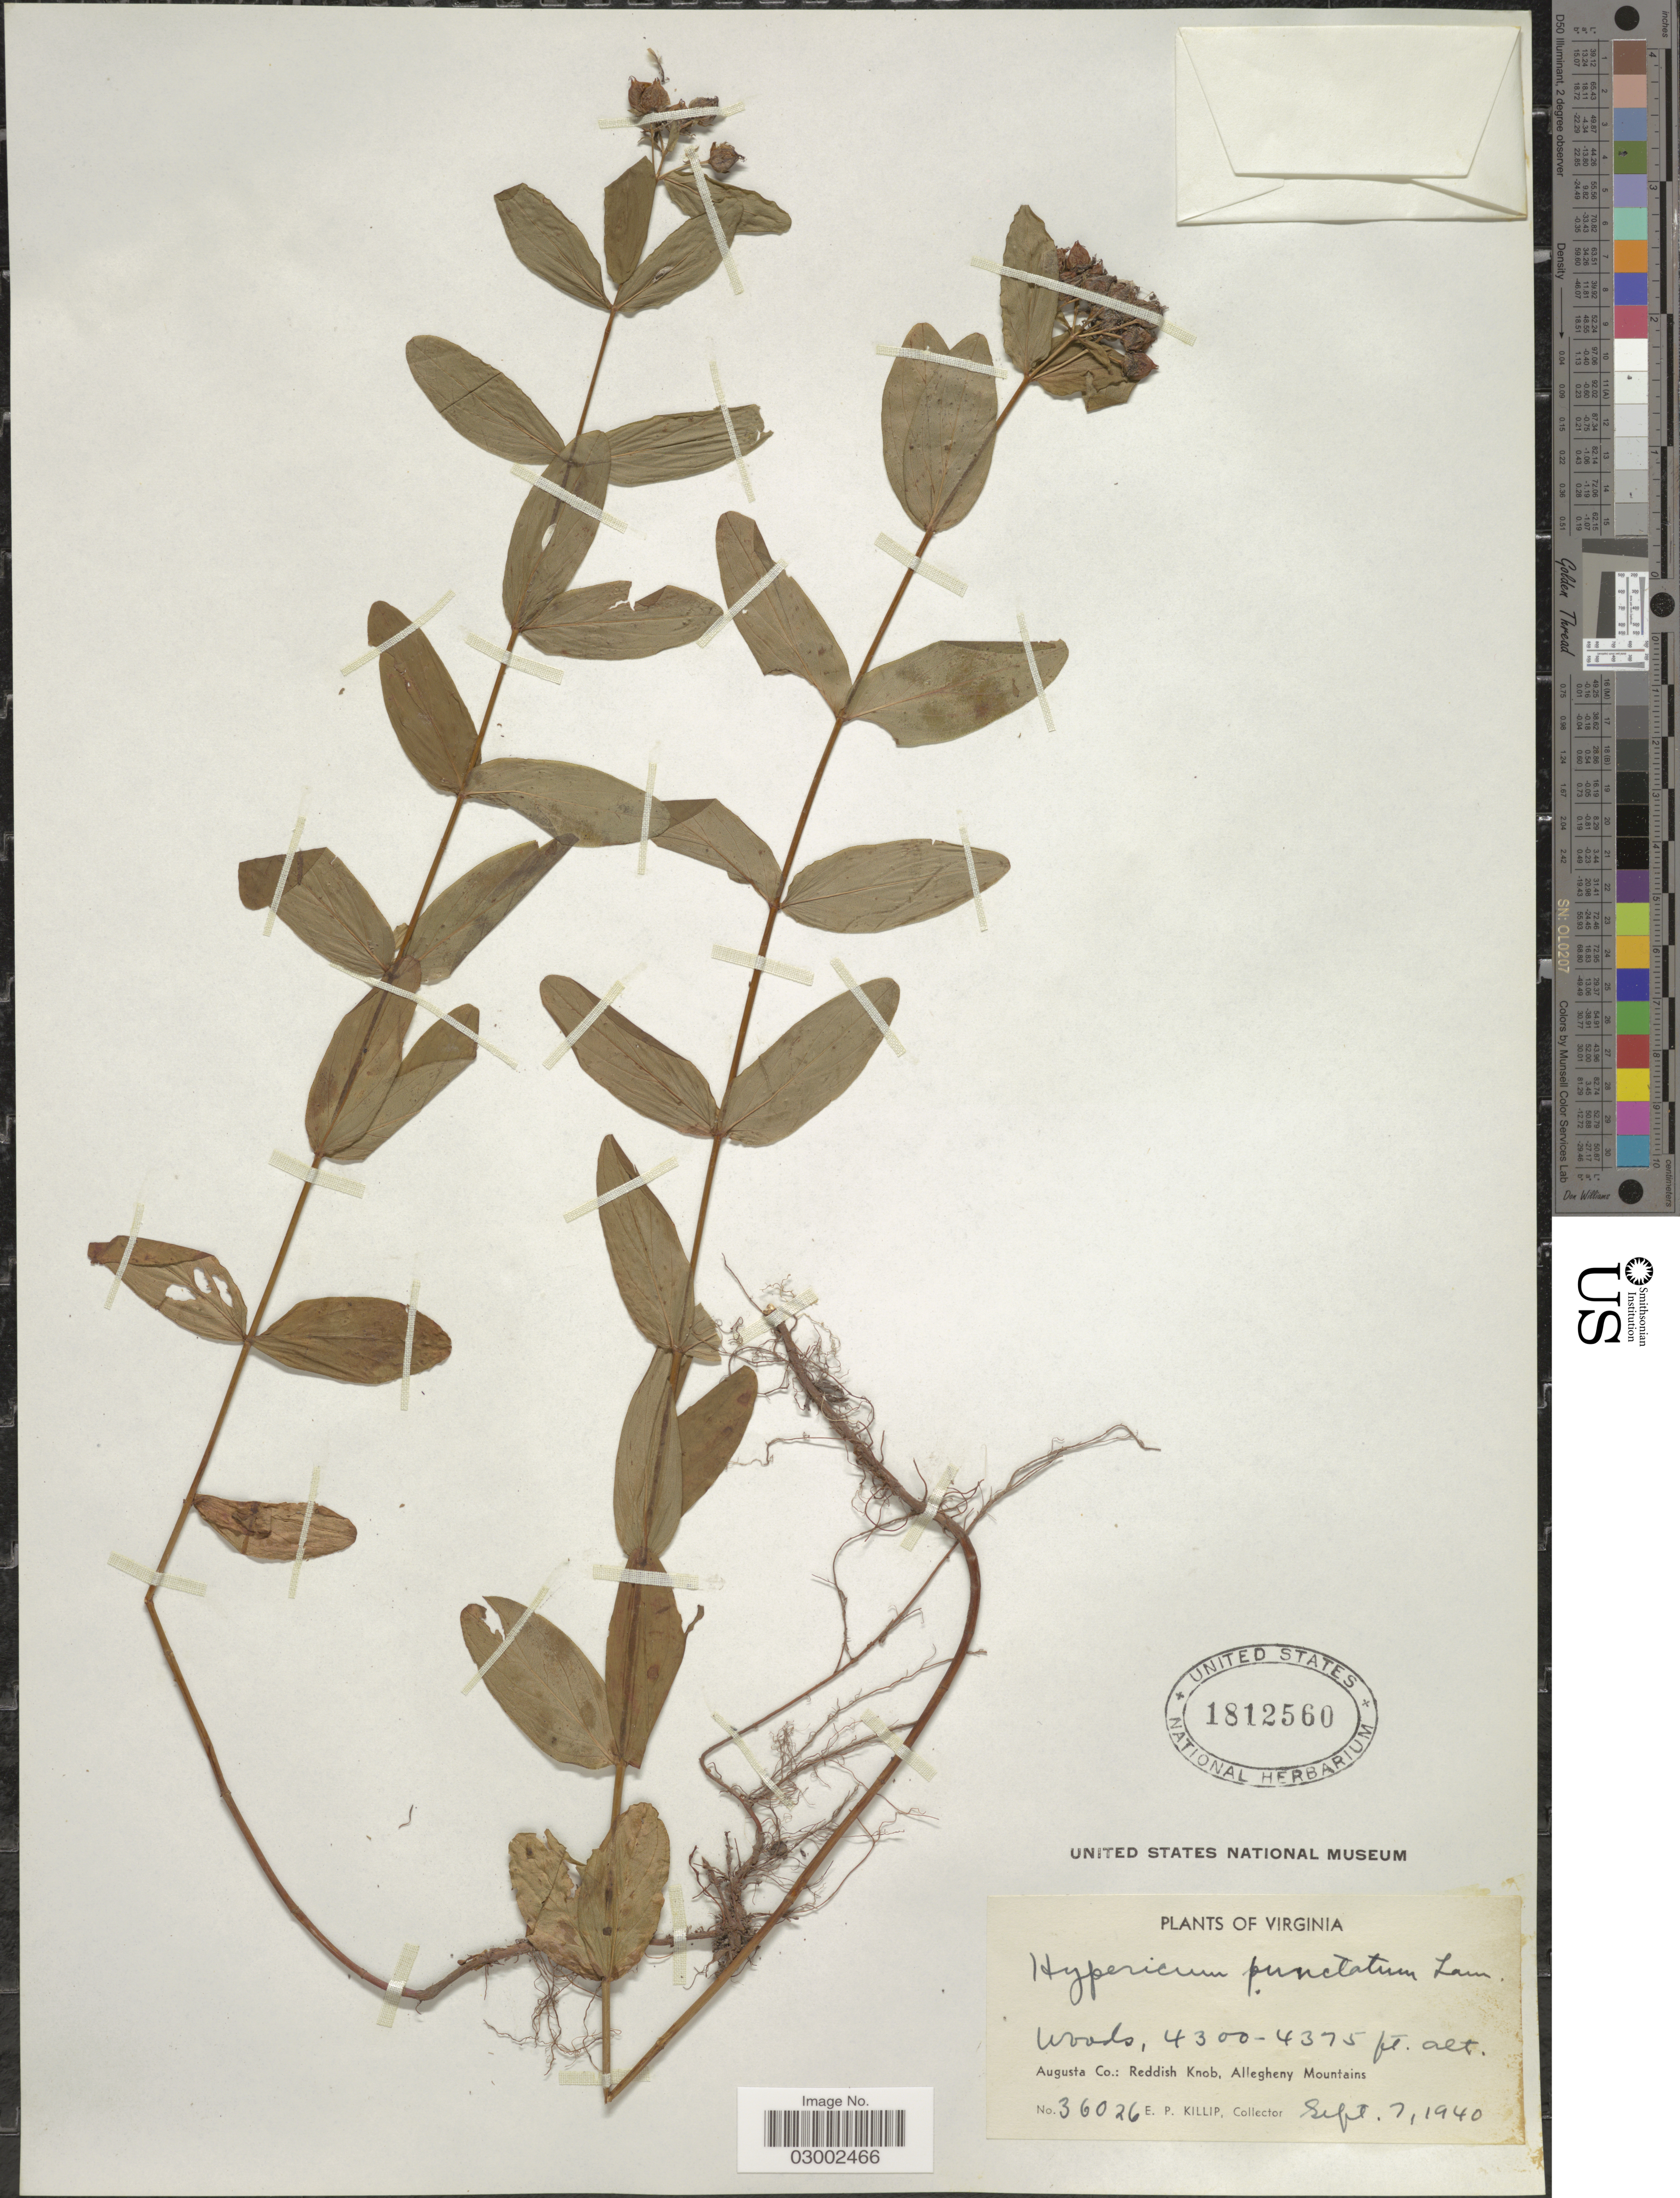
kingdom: Plantae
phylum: Tracheophyta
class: Magnoliopsida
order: Malpighiales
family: Hypericaceae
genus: Hypericum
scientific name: Hypericum punctatum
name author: Lam.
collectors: E. P. Killip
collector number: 36026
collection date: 1940-09-07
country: United States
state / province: Virginia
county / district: Augusta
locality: Augusta Co.: Reddish Knob, Allegheny Mountains.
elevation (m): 1311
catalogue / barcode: US 1812560